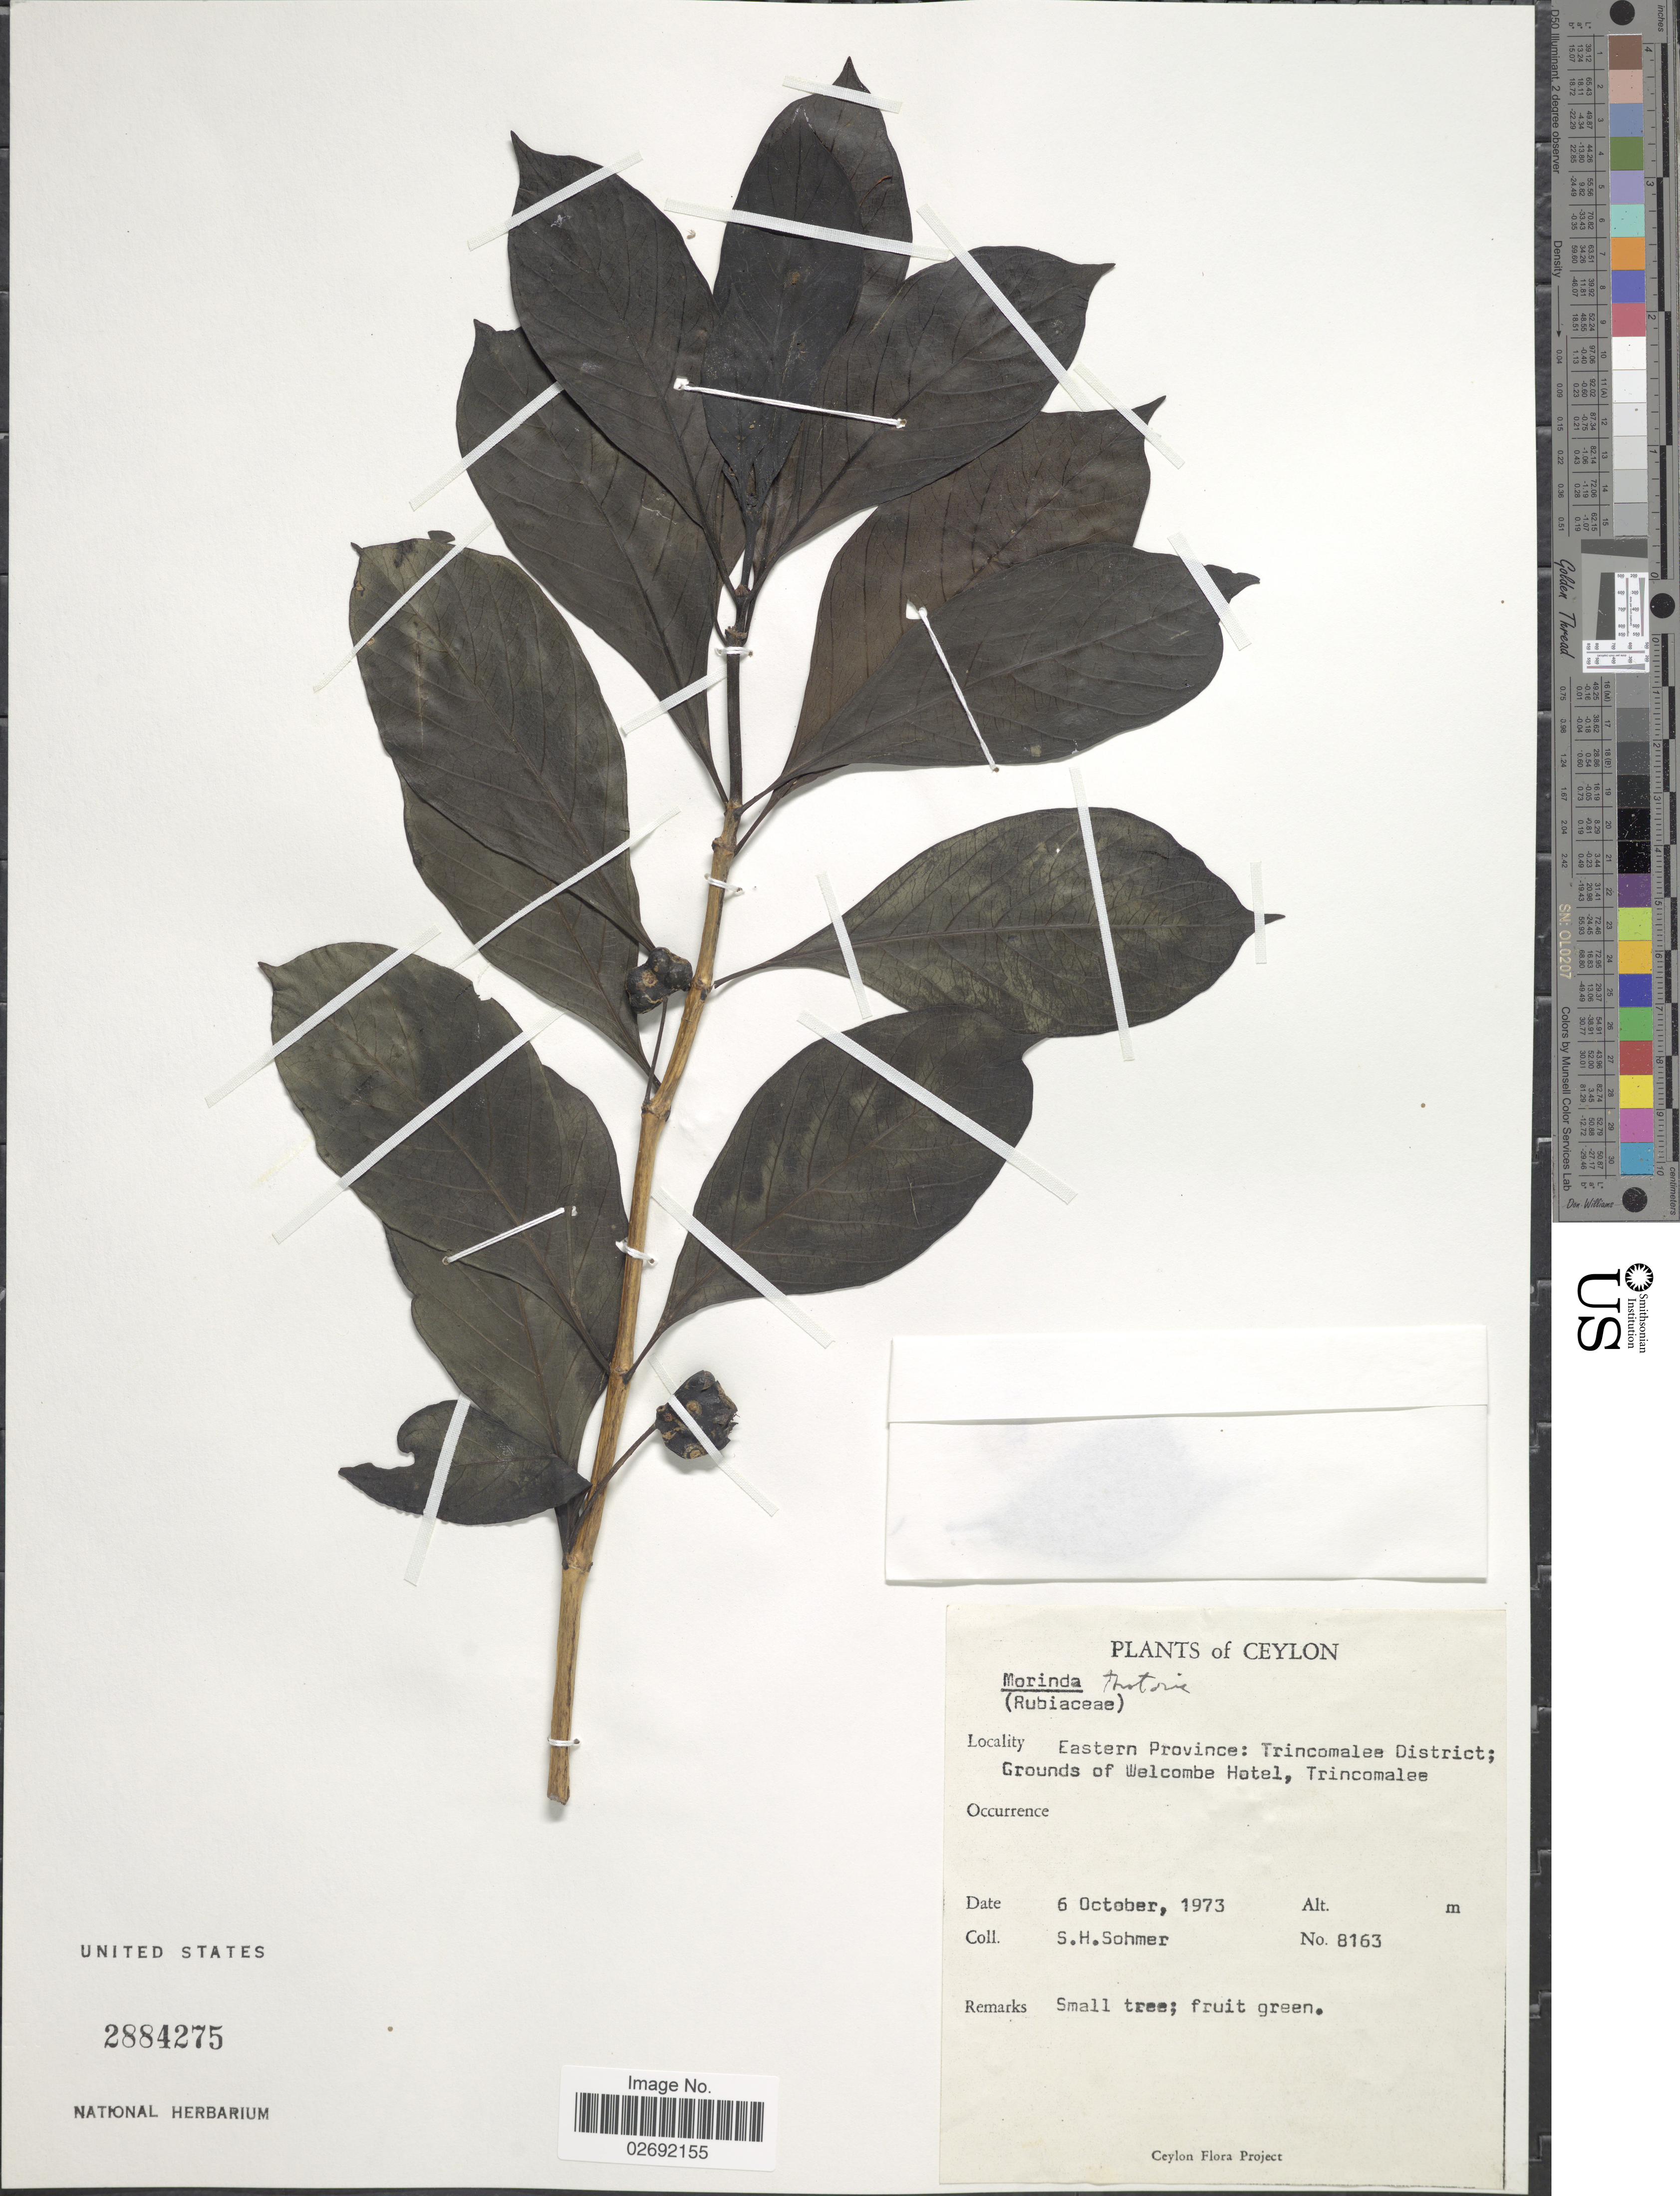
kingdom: Plantae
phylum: Tracheophyta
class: Magnoliopsida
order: Gentianales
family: Rubiaceae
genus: Morinda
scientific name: Morinda coreia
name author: Buch.-Ham.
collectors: S. H. Sohmer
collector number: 8163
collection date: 1973-10-06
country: Sri Lanka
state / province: Eastern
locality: Ceylon, Trincomalee District; Grounds of Welcombe Hotel, Trincomales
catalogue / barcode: US 2884275